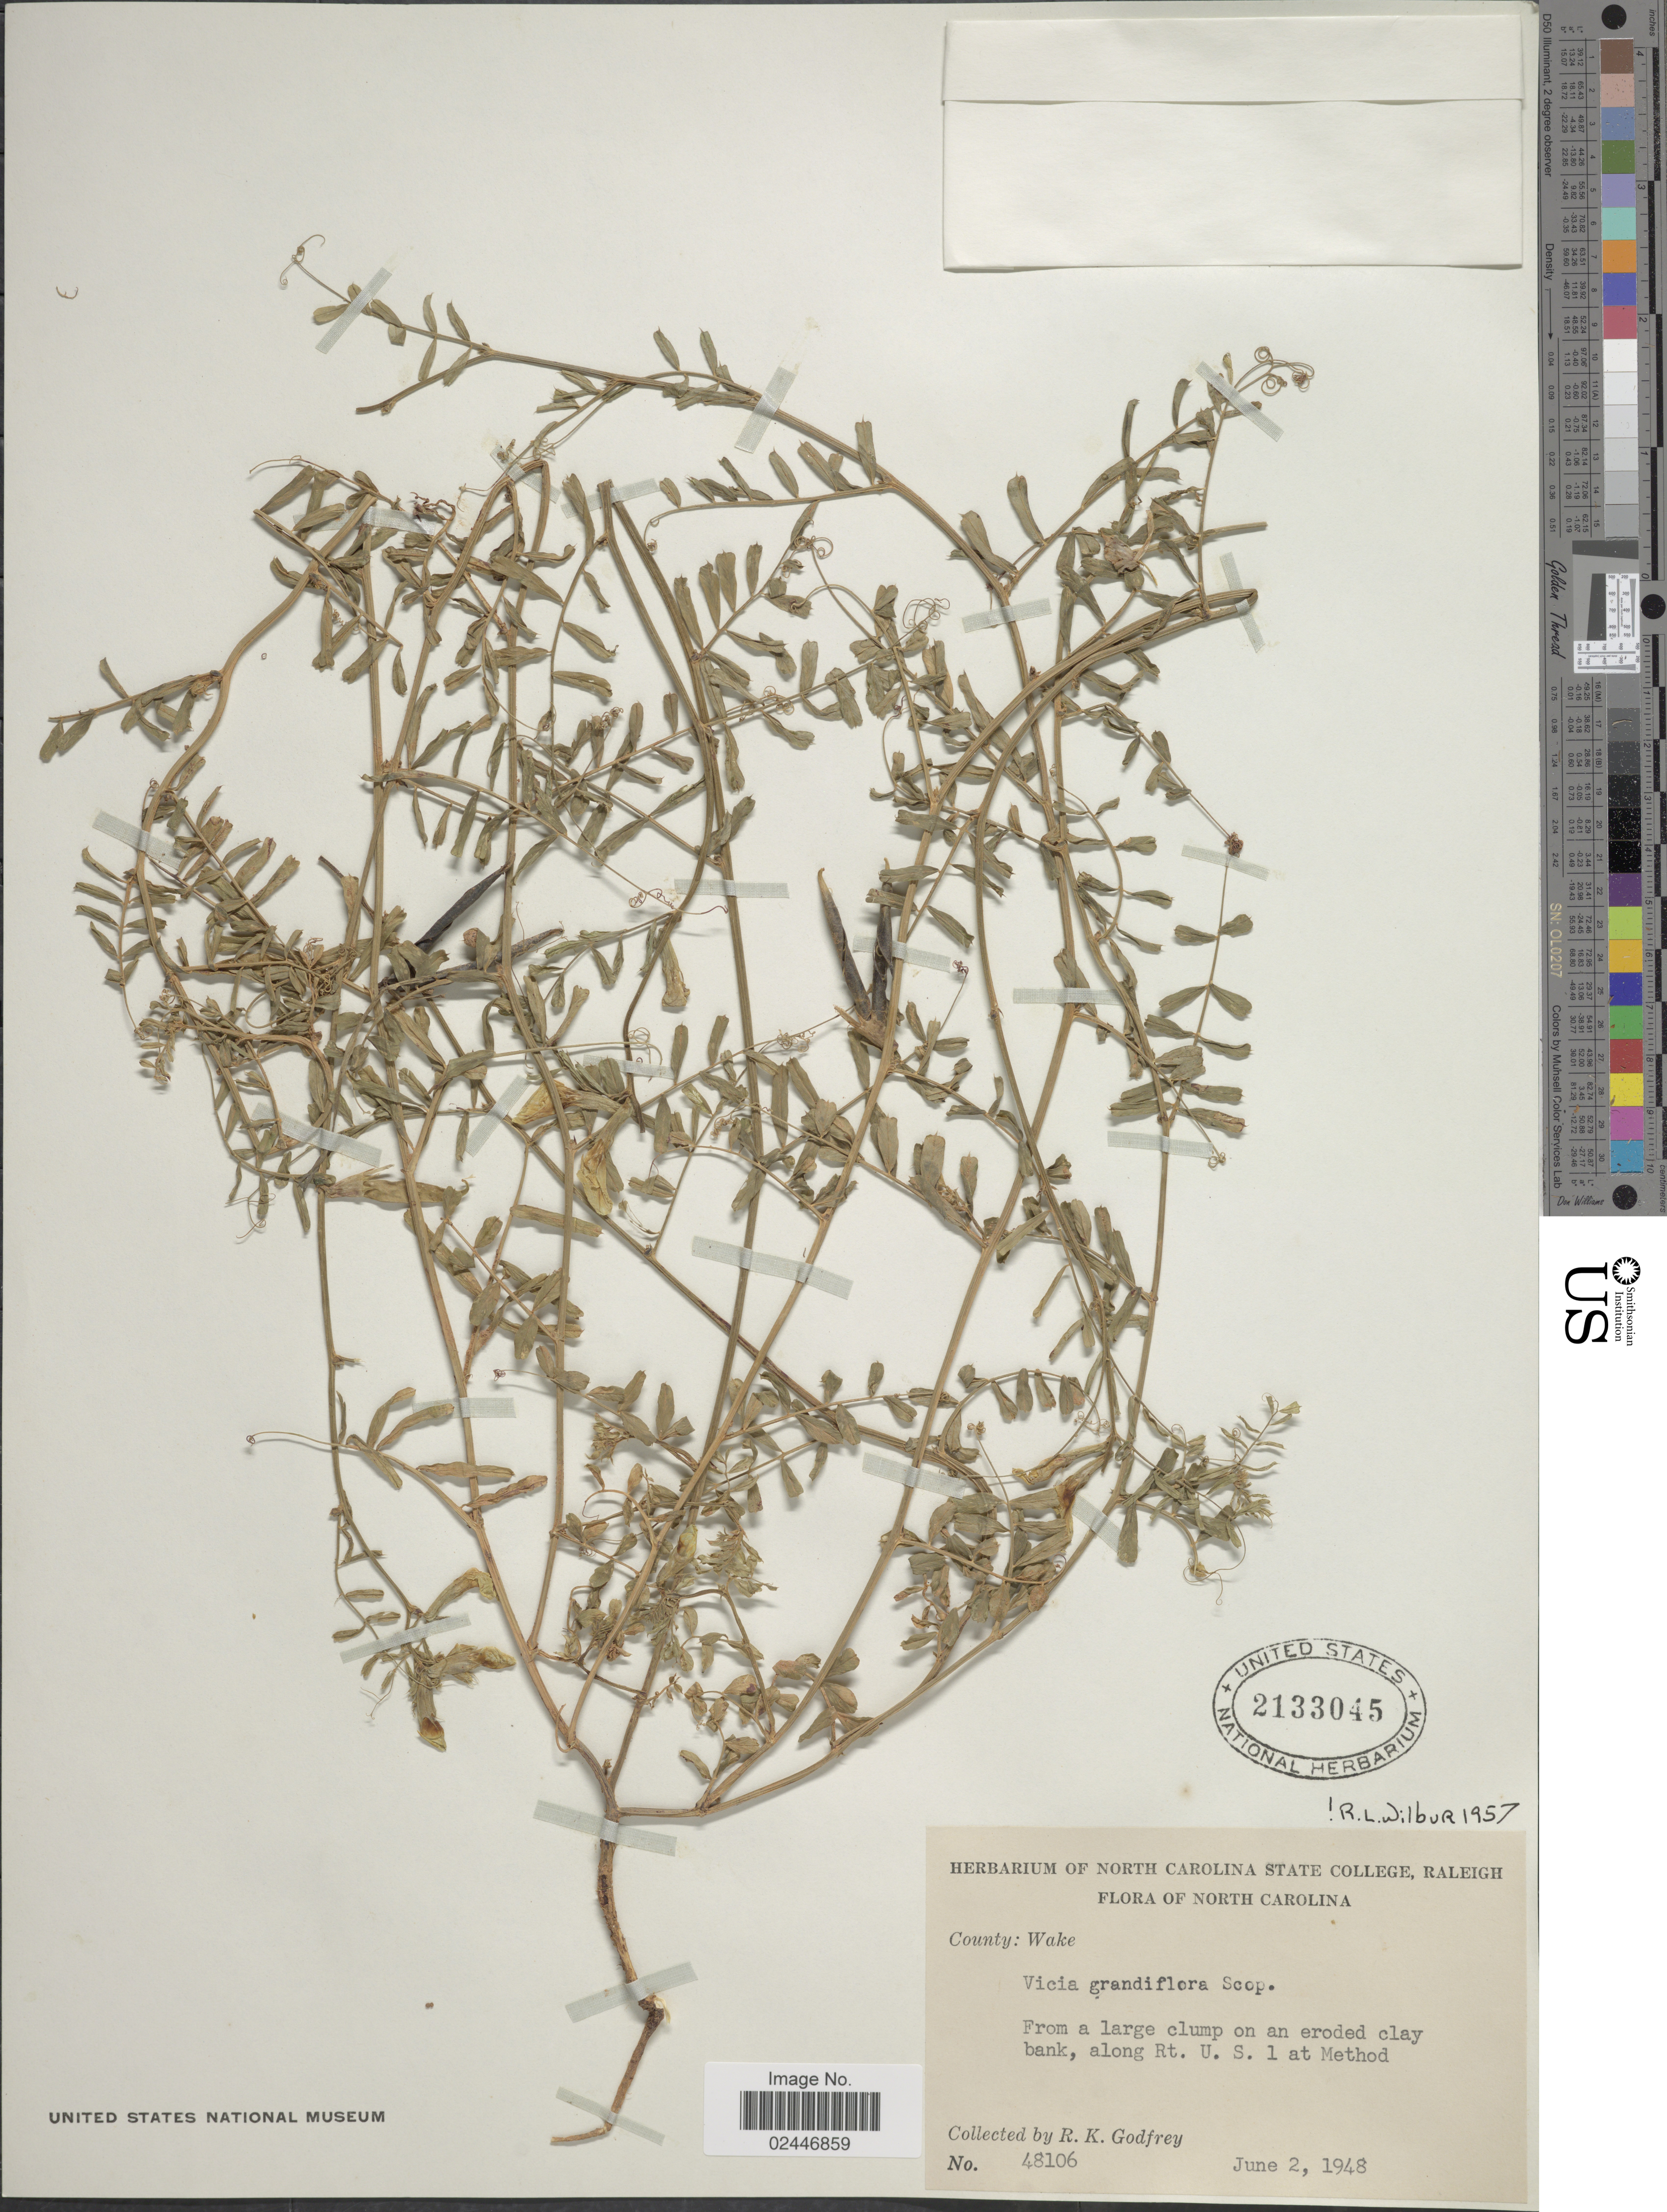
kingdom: Plantae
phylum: Tracheophyta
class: Magnoliopsida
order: Fabales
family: Fabaceae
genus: Vicia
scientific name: Vicia sp.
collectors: R. K. Godfrey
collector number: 48106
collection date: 1948-06-02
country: United States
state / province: North Carolina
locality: From a large clump on an eroded clay bank, along Rt. u.S. 1 at Method.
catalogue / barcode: US 2133045